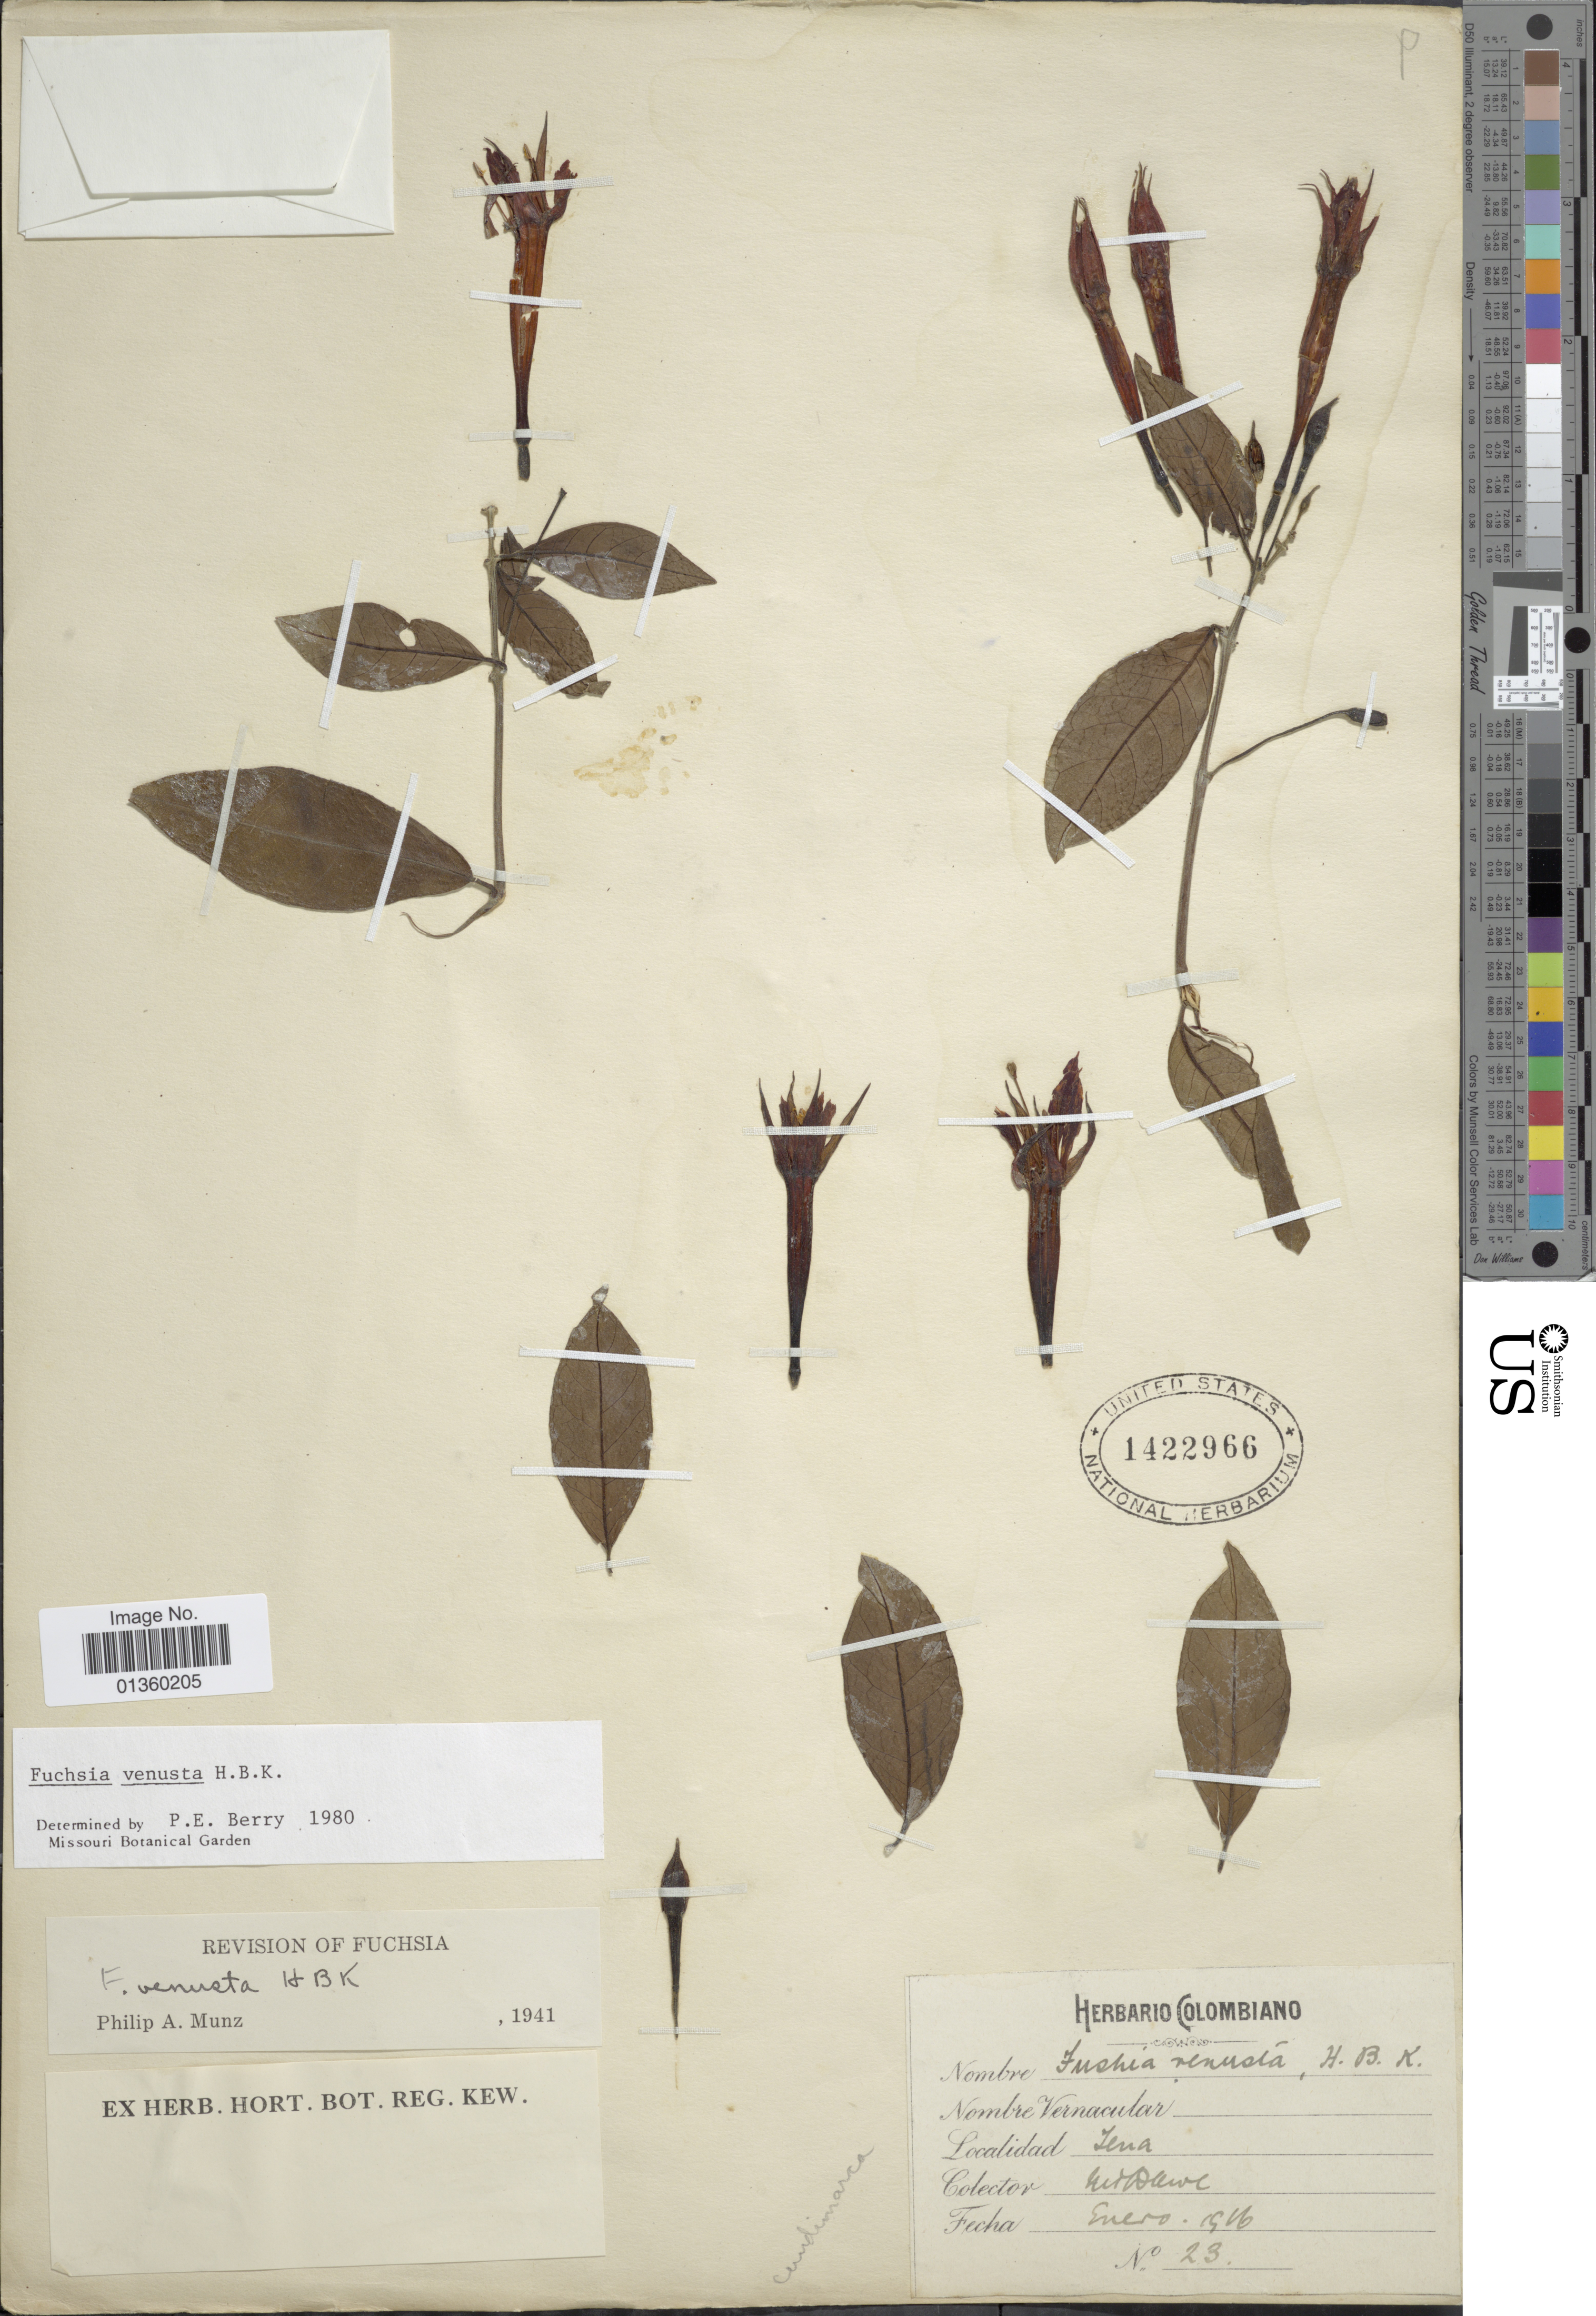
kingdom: Plantae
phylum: Tracheophyta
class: Magnoliopsida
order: Myrtales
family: Onagraceae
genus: Fuchsia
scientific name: Fuchsia venusta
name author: Kunth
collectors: M. T. Dawe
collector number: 23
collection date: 1916-01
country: Colombia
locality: Jena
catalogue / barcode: US 1422966